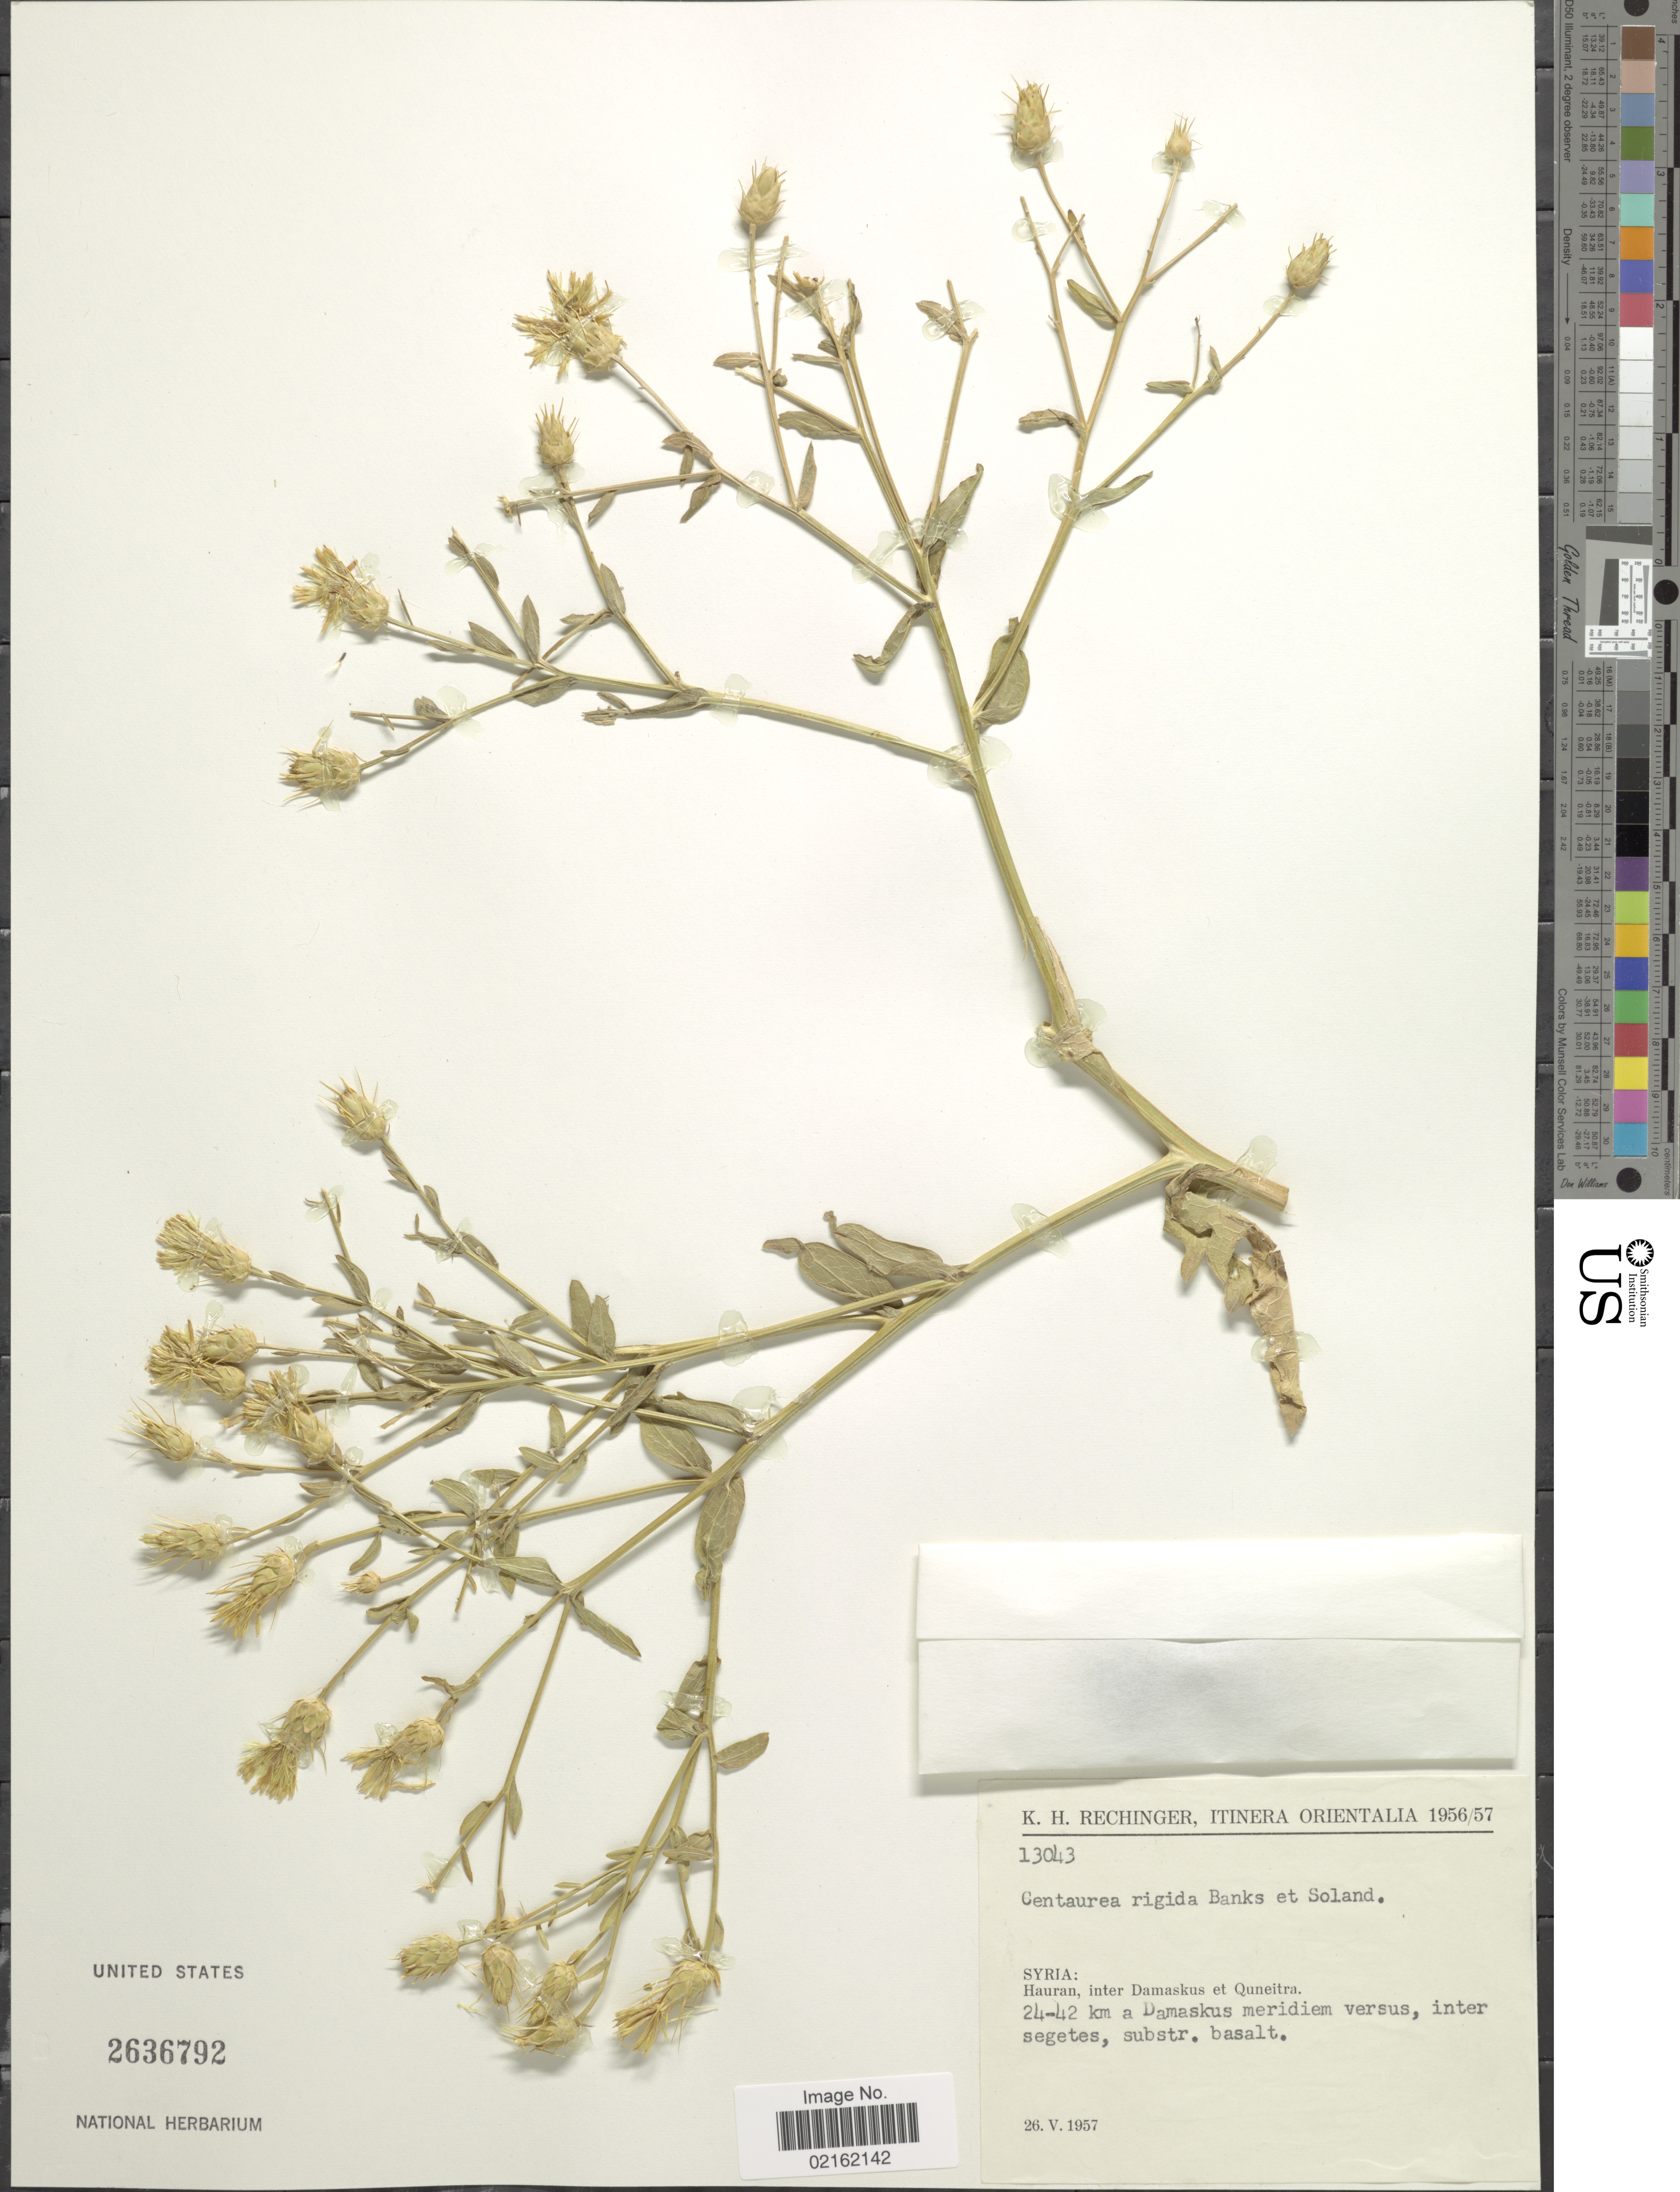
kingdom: Plantae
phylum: Tracheophyta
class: Magnoliopsida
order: Asterales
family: Asteraceae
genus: Centaurea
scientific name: Centaurea rigida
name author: Banks & Sol.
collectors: K. H. Rechinger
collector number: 13043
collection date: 1957-05-26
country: Syria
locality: Orientalia, Hauran, inter Damaskus et Quneitra, 24-42 km a Damaskus meridiem versus, inter segetes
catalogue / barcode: US 2636792